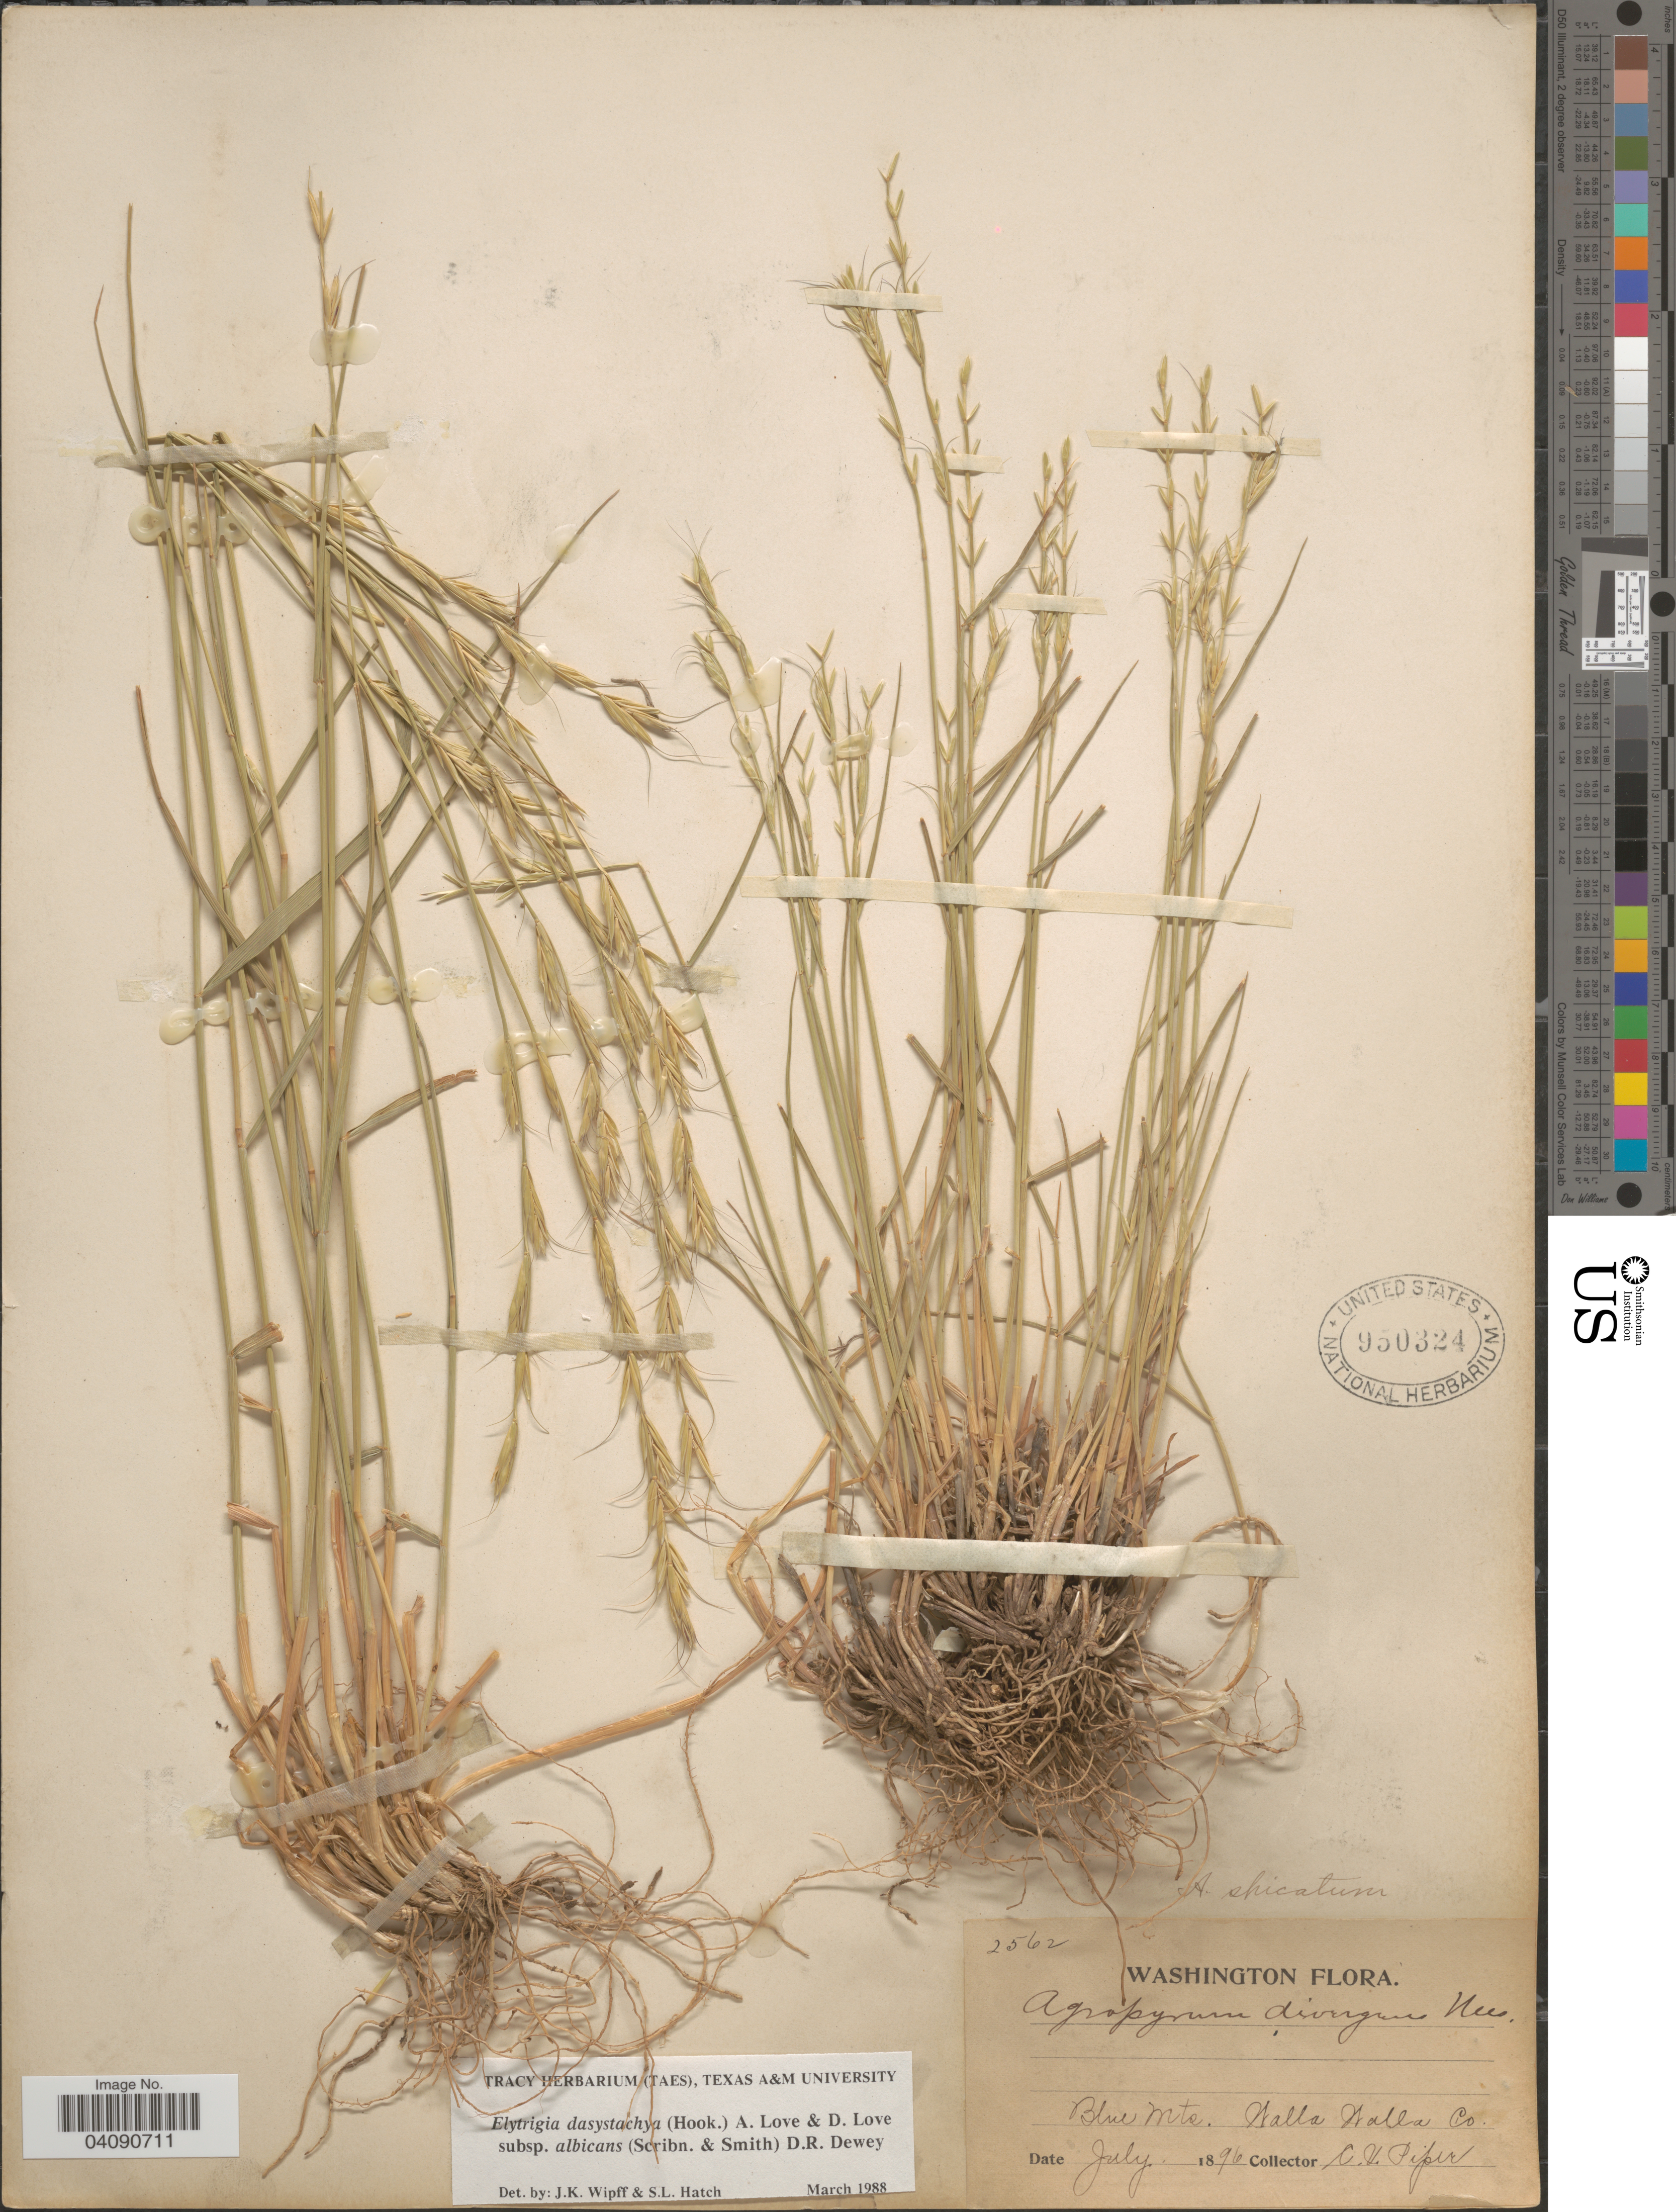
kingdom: Plantae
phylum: Tracheophyta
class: Liliopsida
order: Poales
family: Poaceae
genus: Elymus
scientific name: Elymus albicans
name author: (Scribn. & J.G. Sm.) Á. Löve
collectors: C. V. Piper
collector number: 2562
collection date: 1896-07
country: United States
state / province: Washington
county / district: Walla Walla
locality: Blue Mts, Walla Walla Co.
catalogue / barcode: US 950324